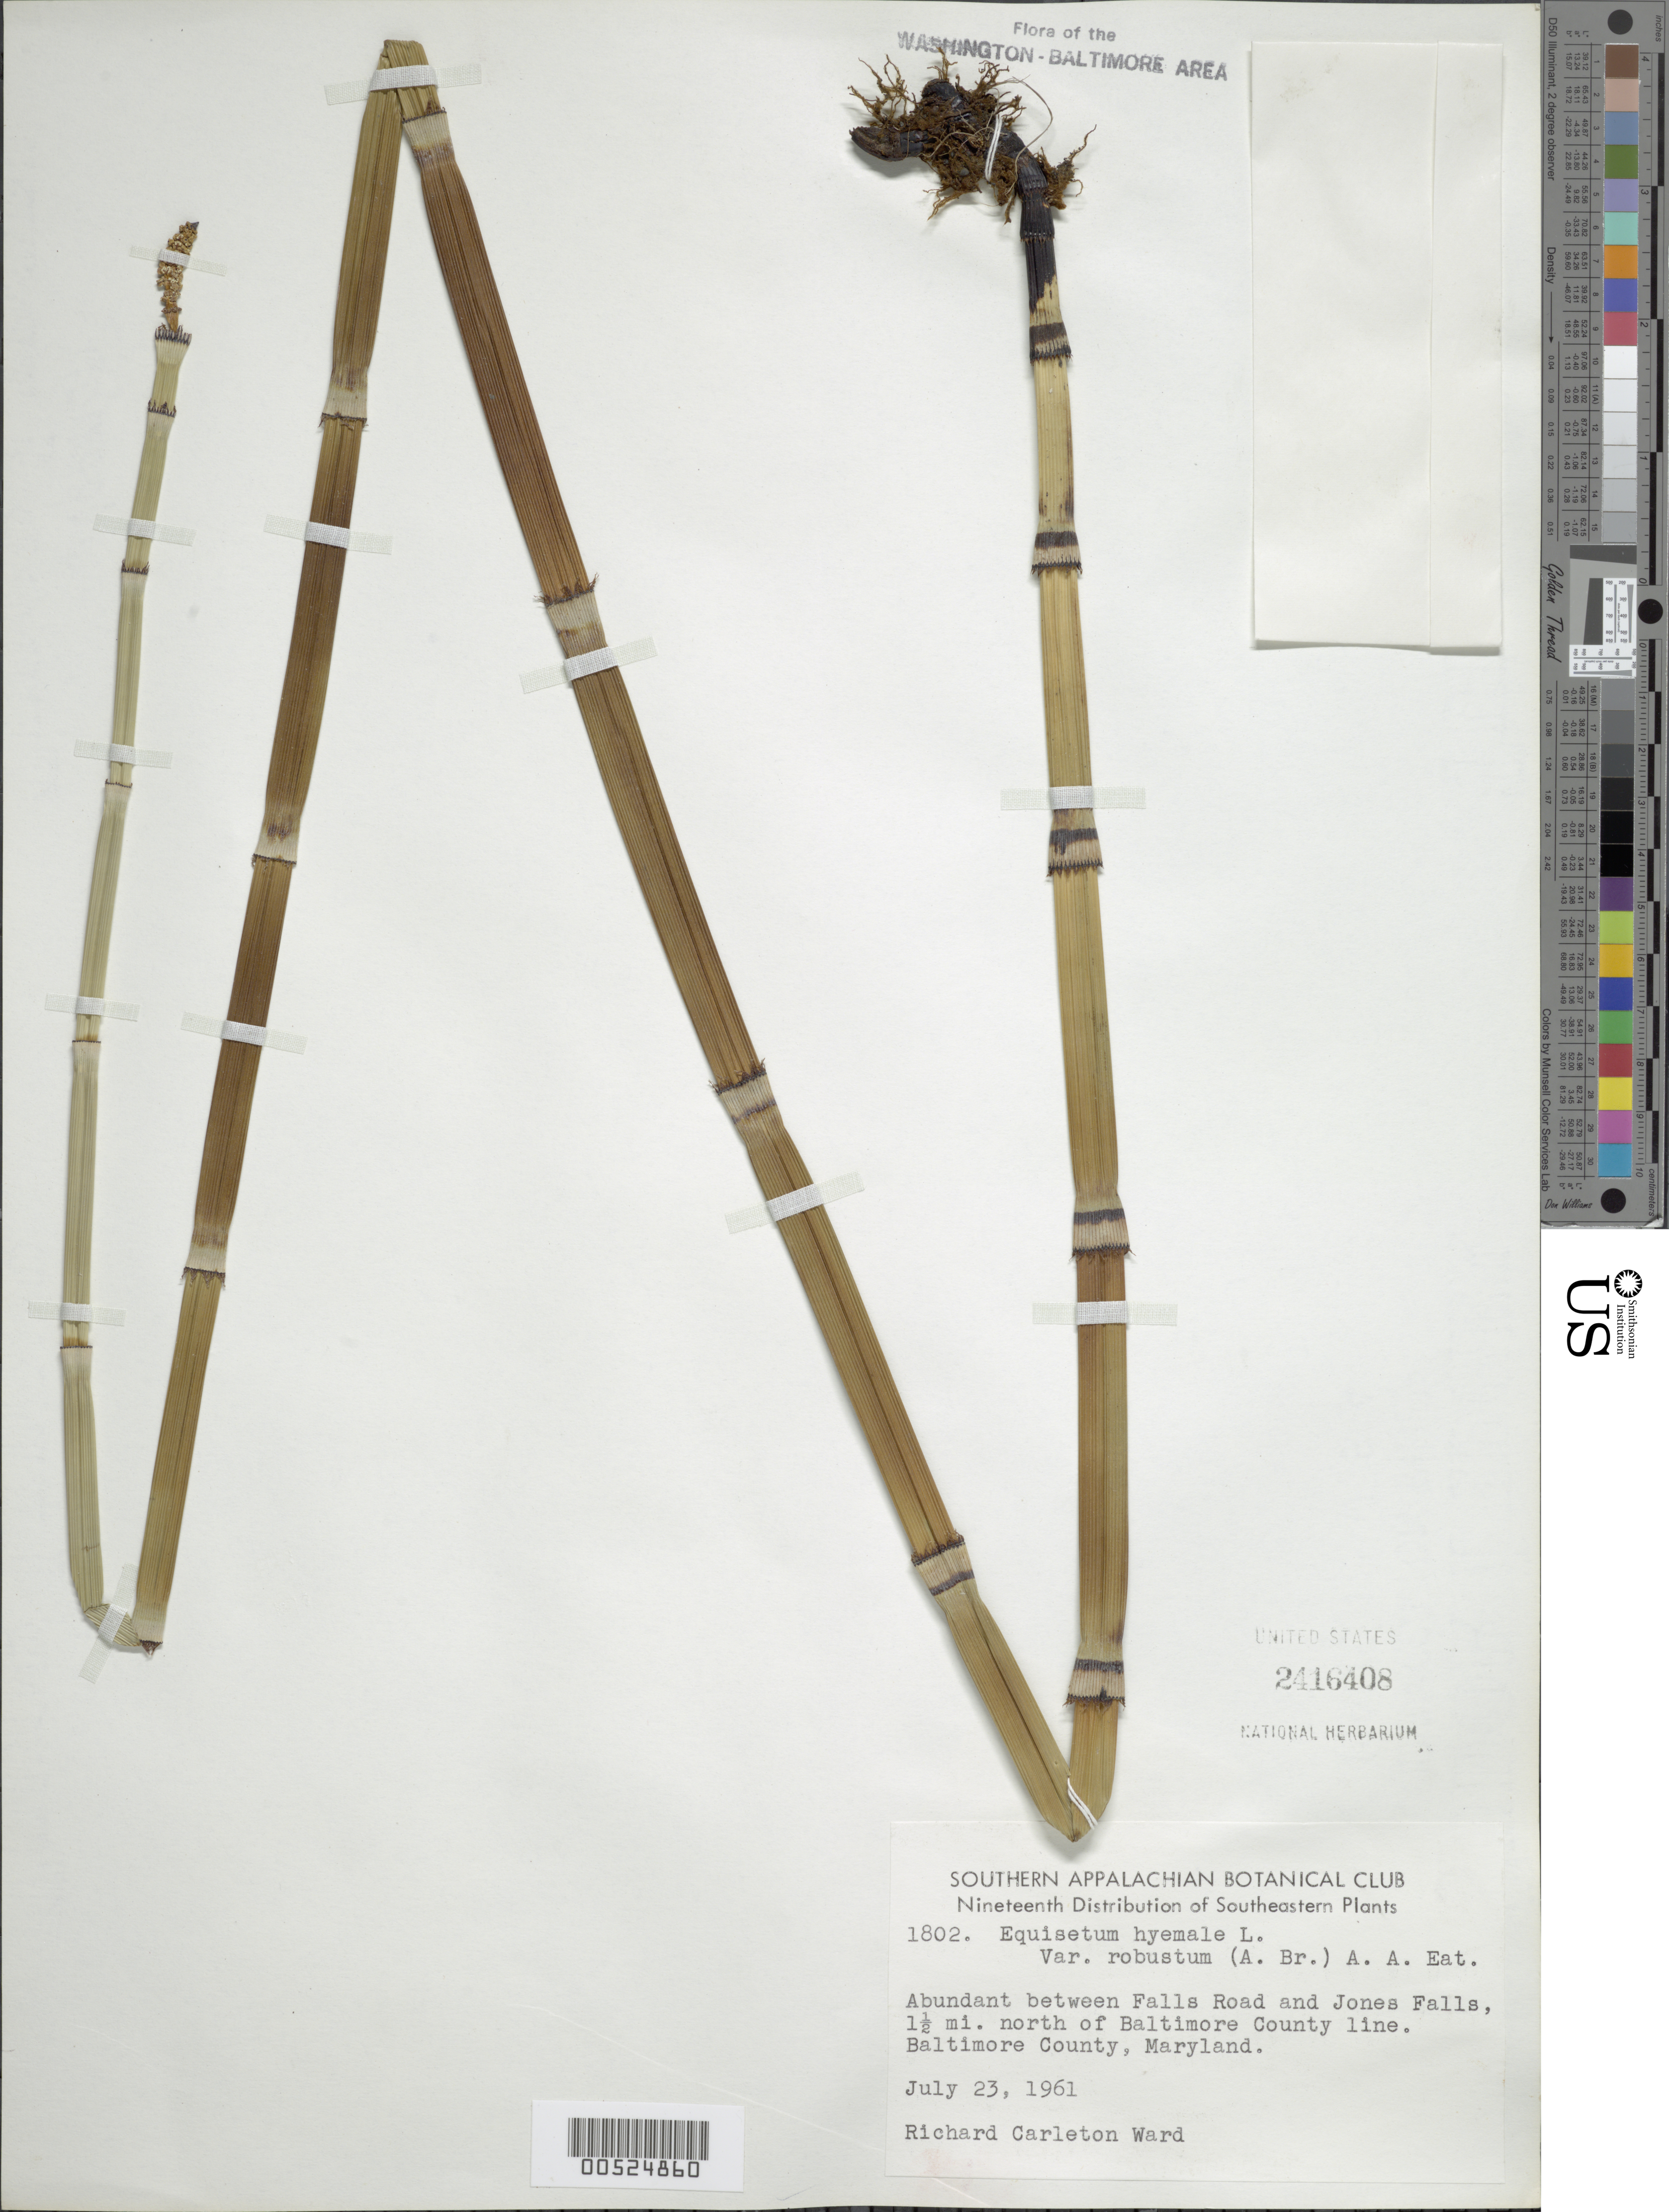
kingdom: Plantae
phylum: Tracheophyta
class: Polypodiopsida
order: Equisetales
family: Equisetaceae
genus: Equisetum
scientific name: Equisetum fluviatile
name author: L.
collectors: R. C. Ward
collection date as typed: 23 Jul 1961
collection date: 1961-07-23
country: United States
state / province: Maryland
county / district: City of Baltimore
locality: Baltimore County Line, 1.5 mi. N of, between Falls Rd. and Jones Falls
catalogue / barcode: US 2416408